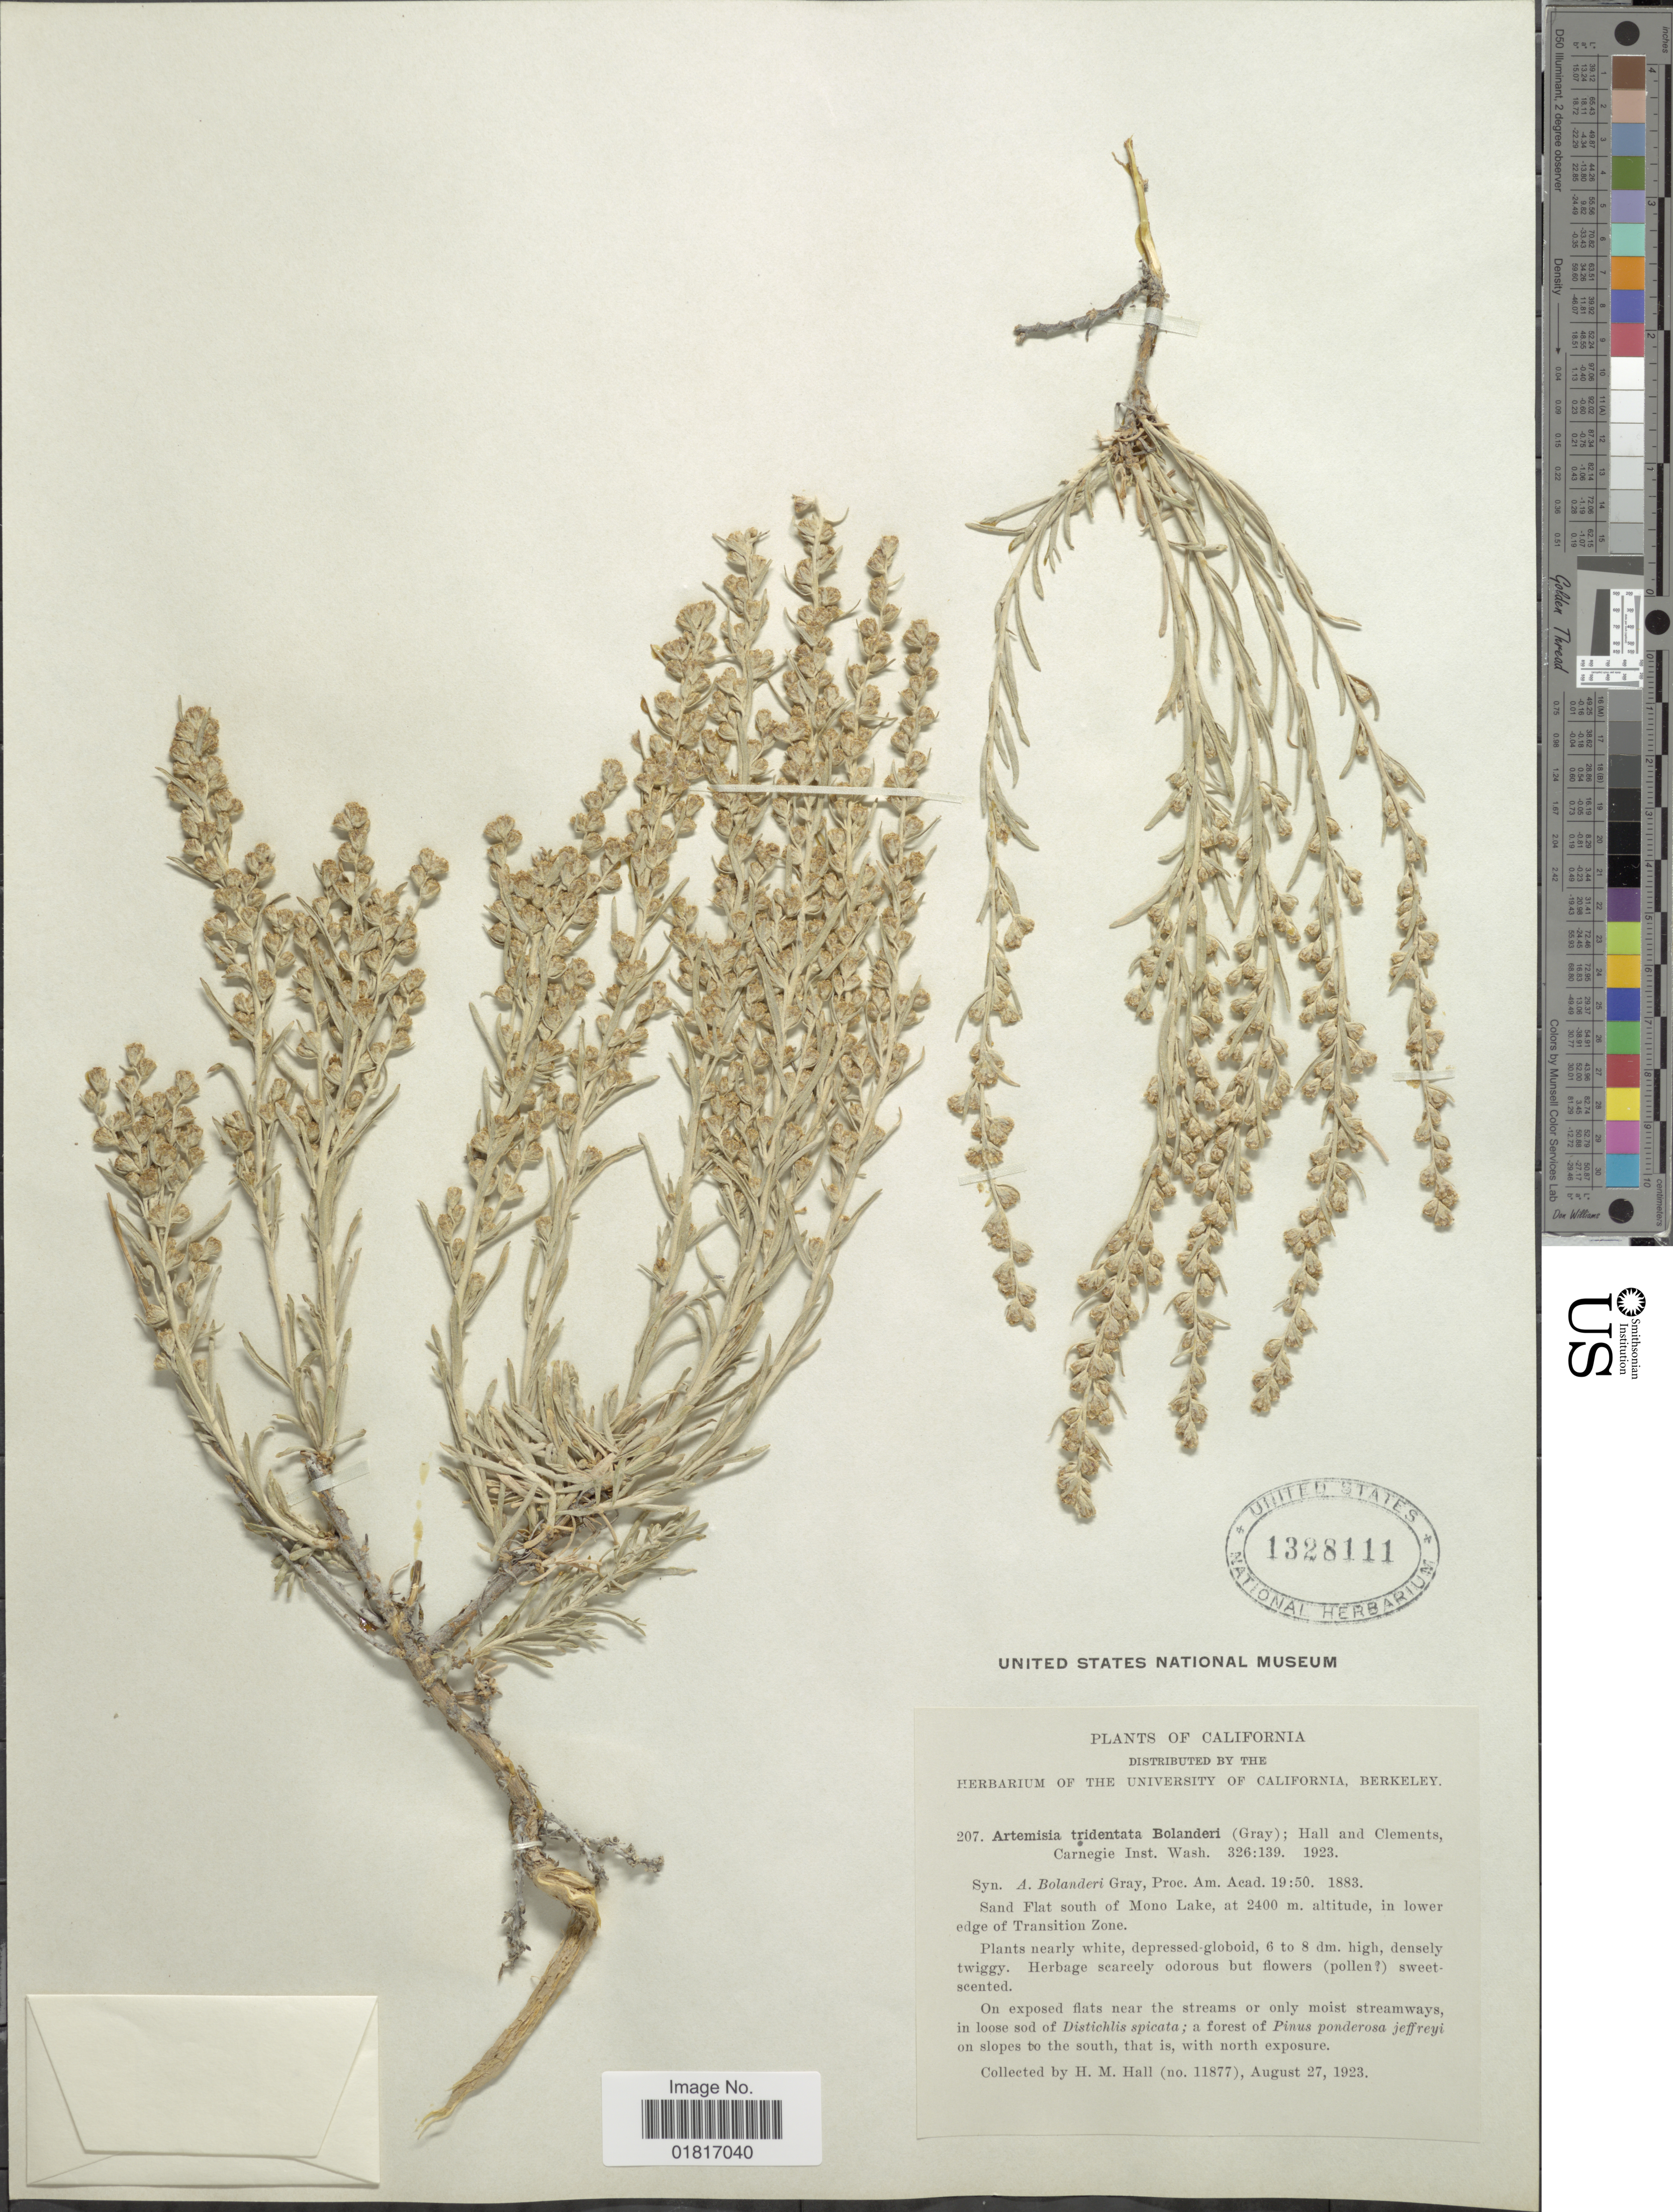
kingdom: Plantae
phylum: Tracheophyta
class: Magnoliopsida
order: Asterales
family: Asteraceae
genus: Artemisia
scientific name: Artemisia tridentata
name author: Nutt.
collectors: H. M. Hall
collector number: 11877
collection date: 1923-08-27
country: United States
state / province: California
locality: Sand Flat south of Mono Lake, in lower edge of Transition Zone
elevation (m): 2400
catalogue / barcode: US 1328111